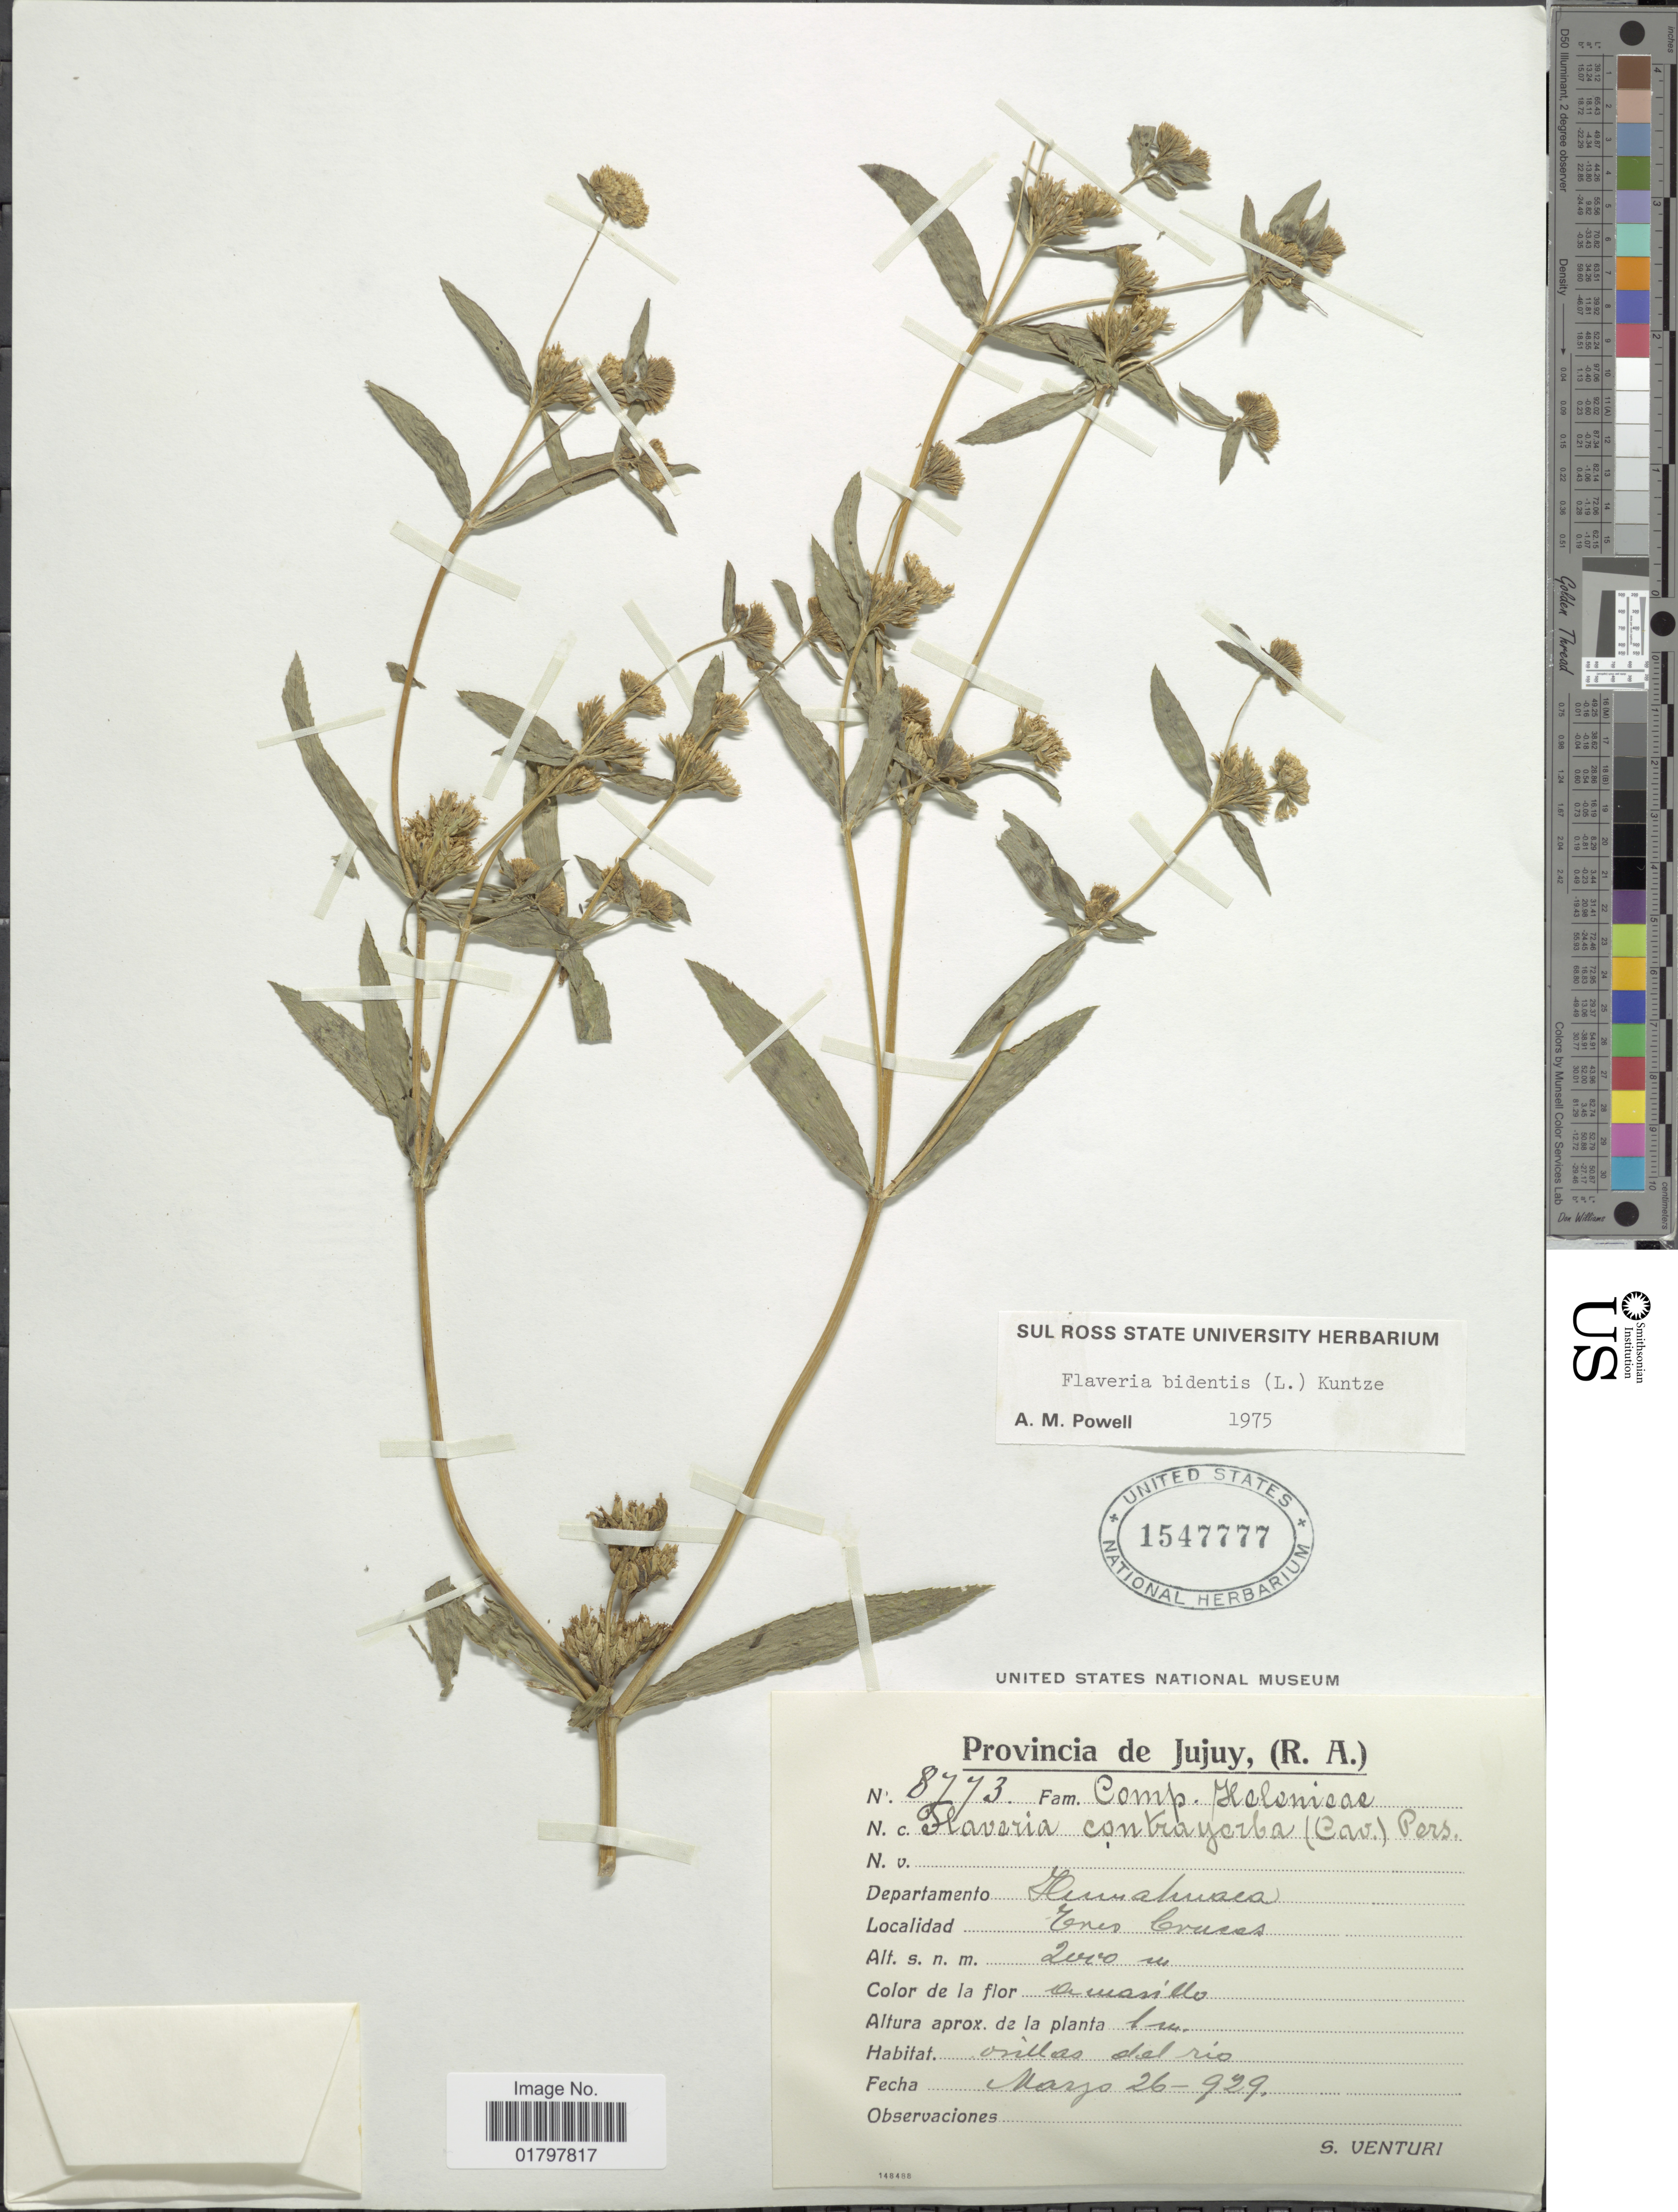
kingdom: Plantae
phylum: Tracheophyta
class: Magnoliopsida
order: Asterales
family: Asteraceae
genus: Flaveria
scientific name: Flaveria bidentis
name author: (L.) Kuntze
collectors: S. Venturi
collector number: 8773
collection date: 1929-03-26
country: Argentina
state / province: Jujuy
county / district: Humahuaca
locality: Tres Cruces.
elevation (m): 2140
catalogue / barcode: US 1547777